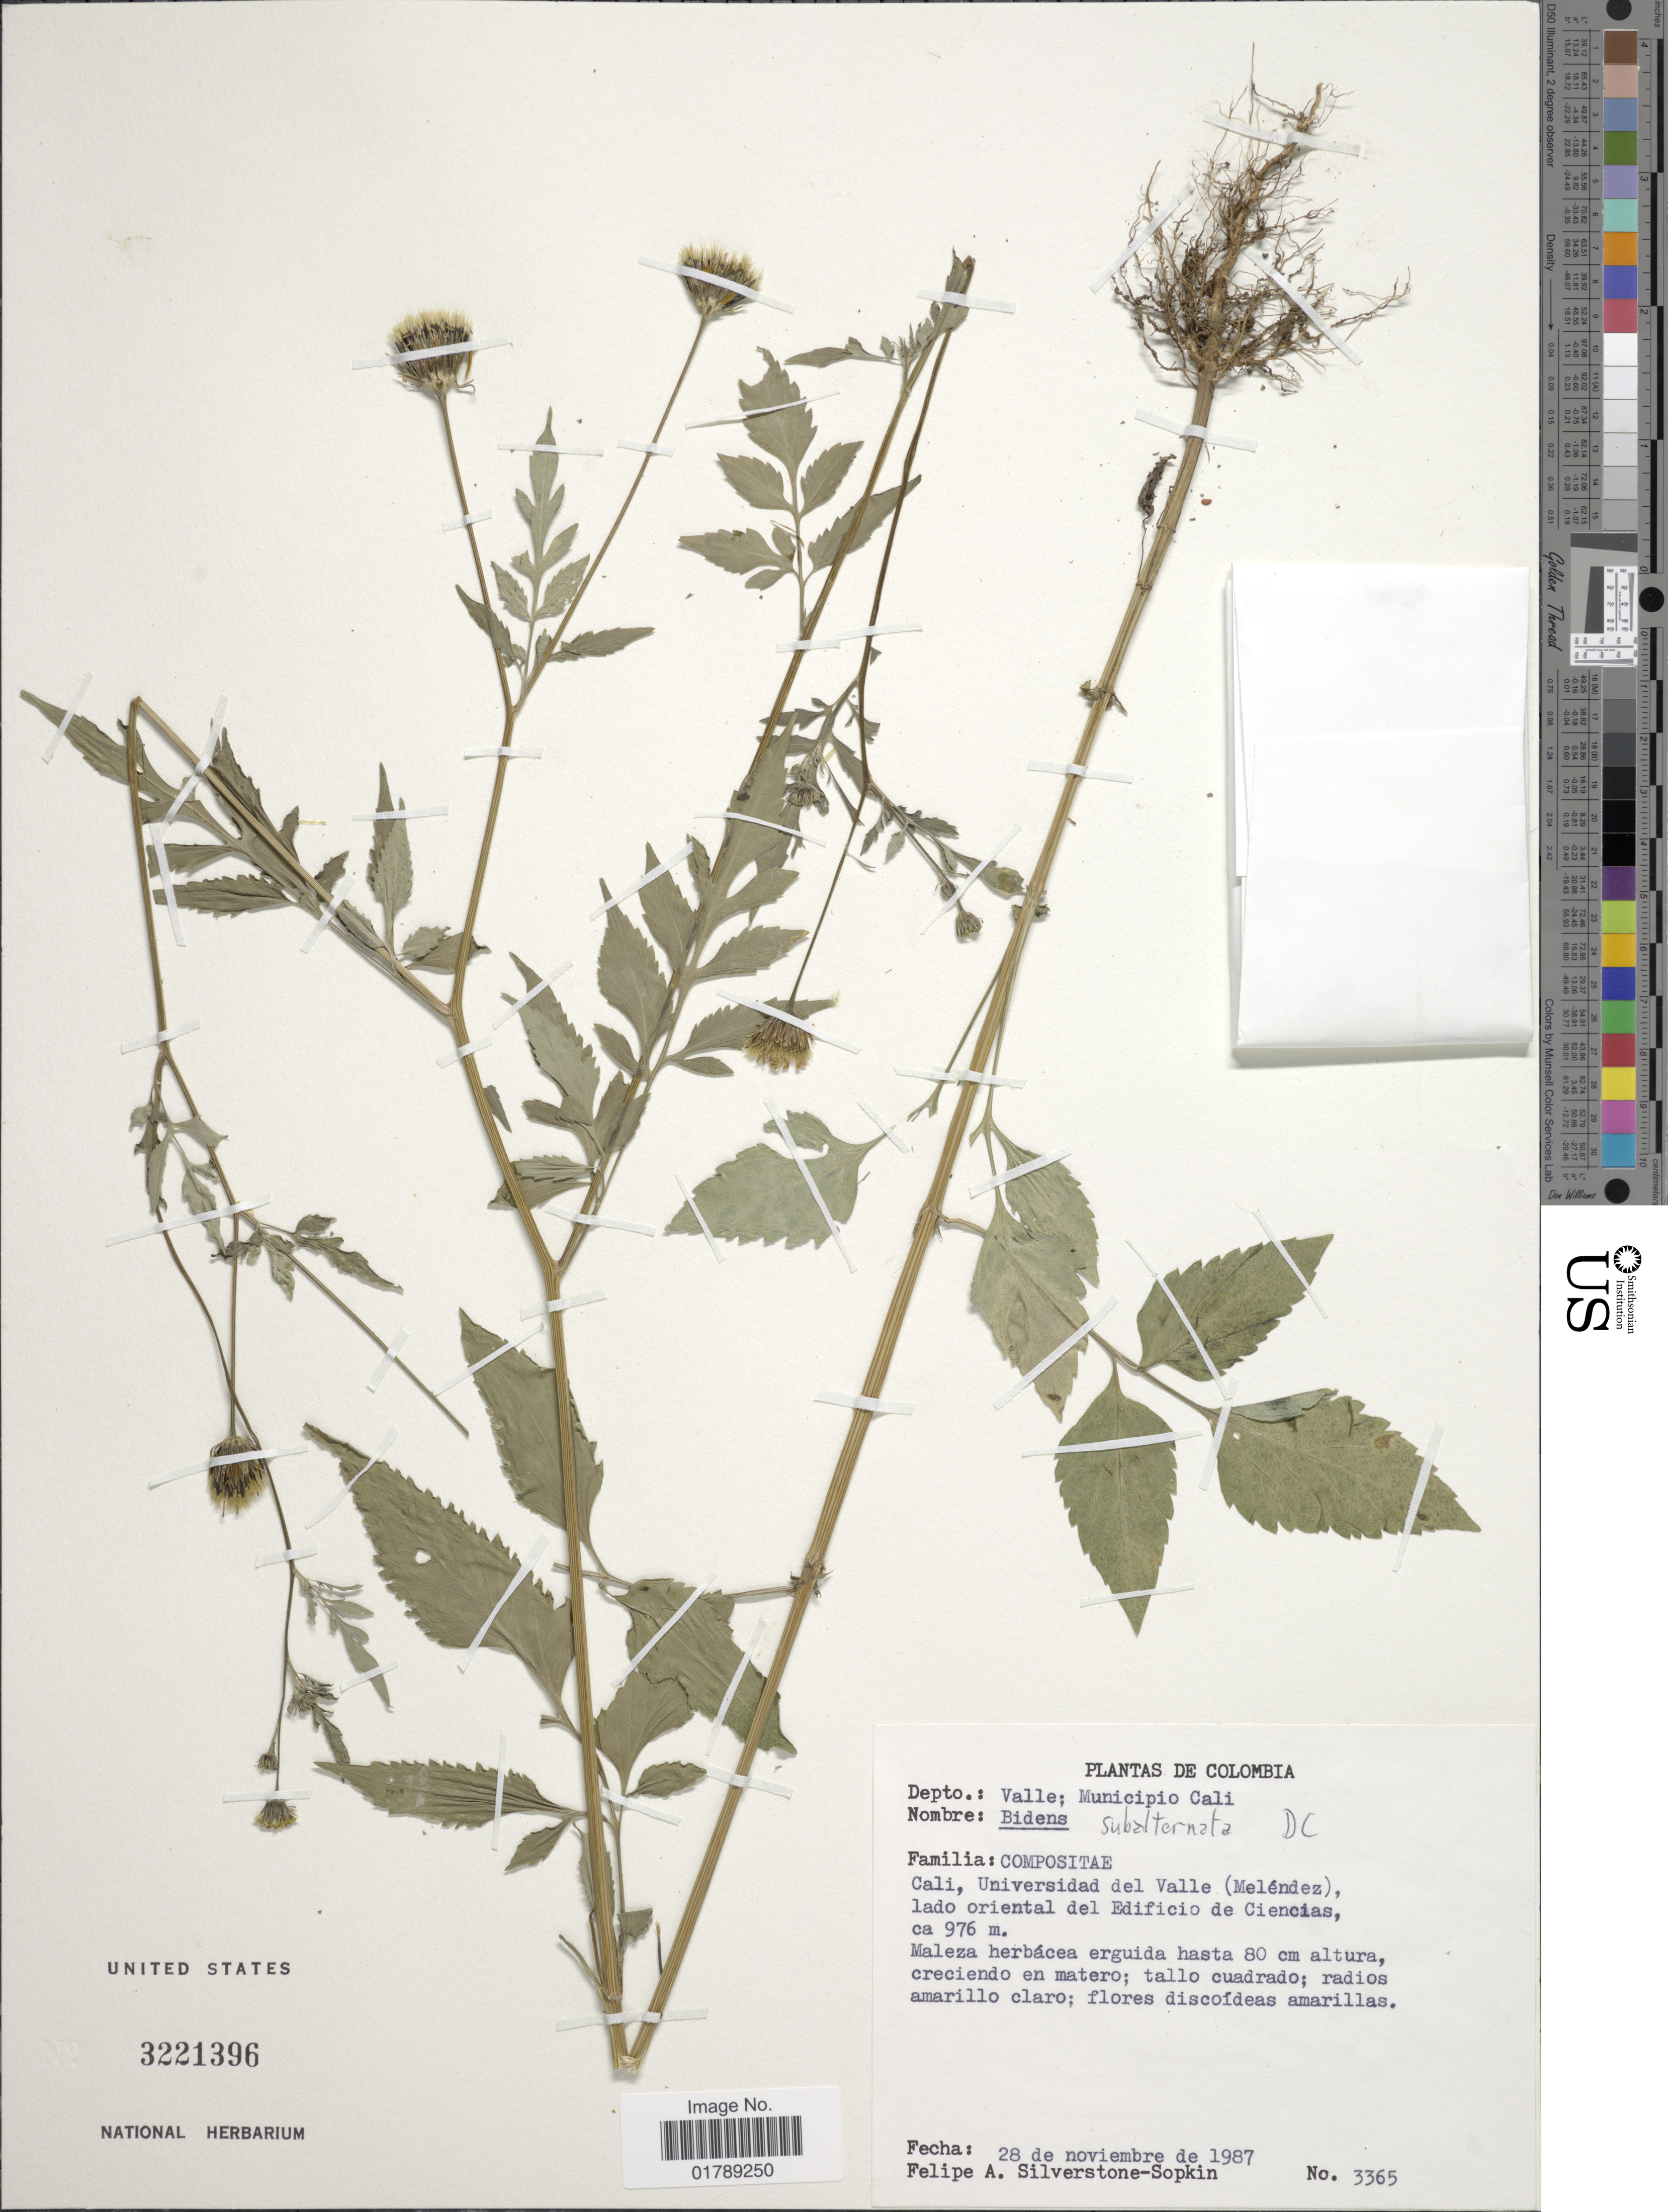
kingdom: Plantae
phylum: Tracheophyta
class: Magnoliopsida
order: Asterales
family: Asteraceae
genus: Bidens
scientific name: Bidens subalternans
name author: DC.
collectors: P. A. Silverstone-Sopkin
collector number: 3365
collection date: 1987-11-28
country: Colombia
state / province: Valle del Cauca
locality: Depto.: Valle; Municipio Cali. Cali, Universidad del Valle (Meléndez), lado oriental del Edificio de Ciencias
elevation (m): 976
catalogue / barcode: US 3221396